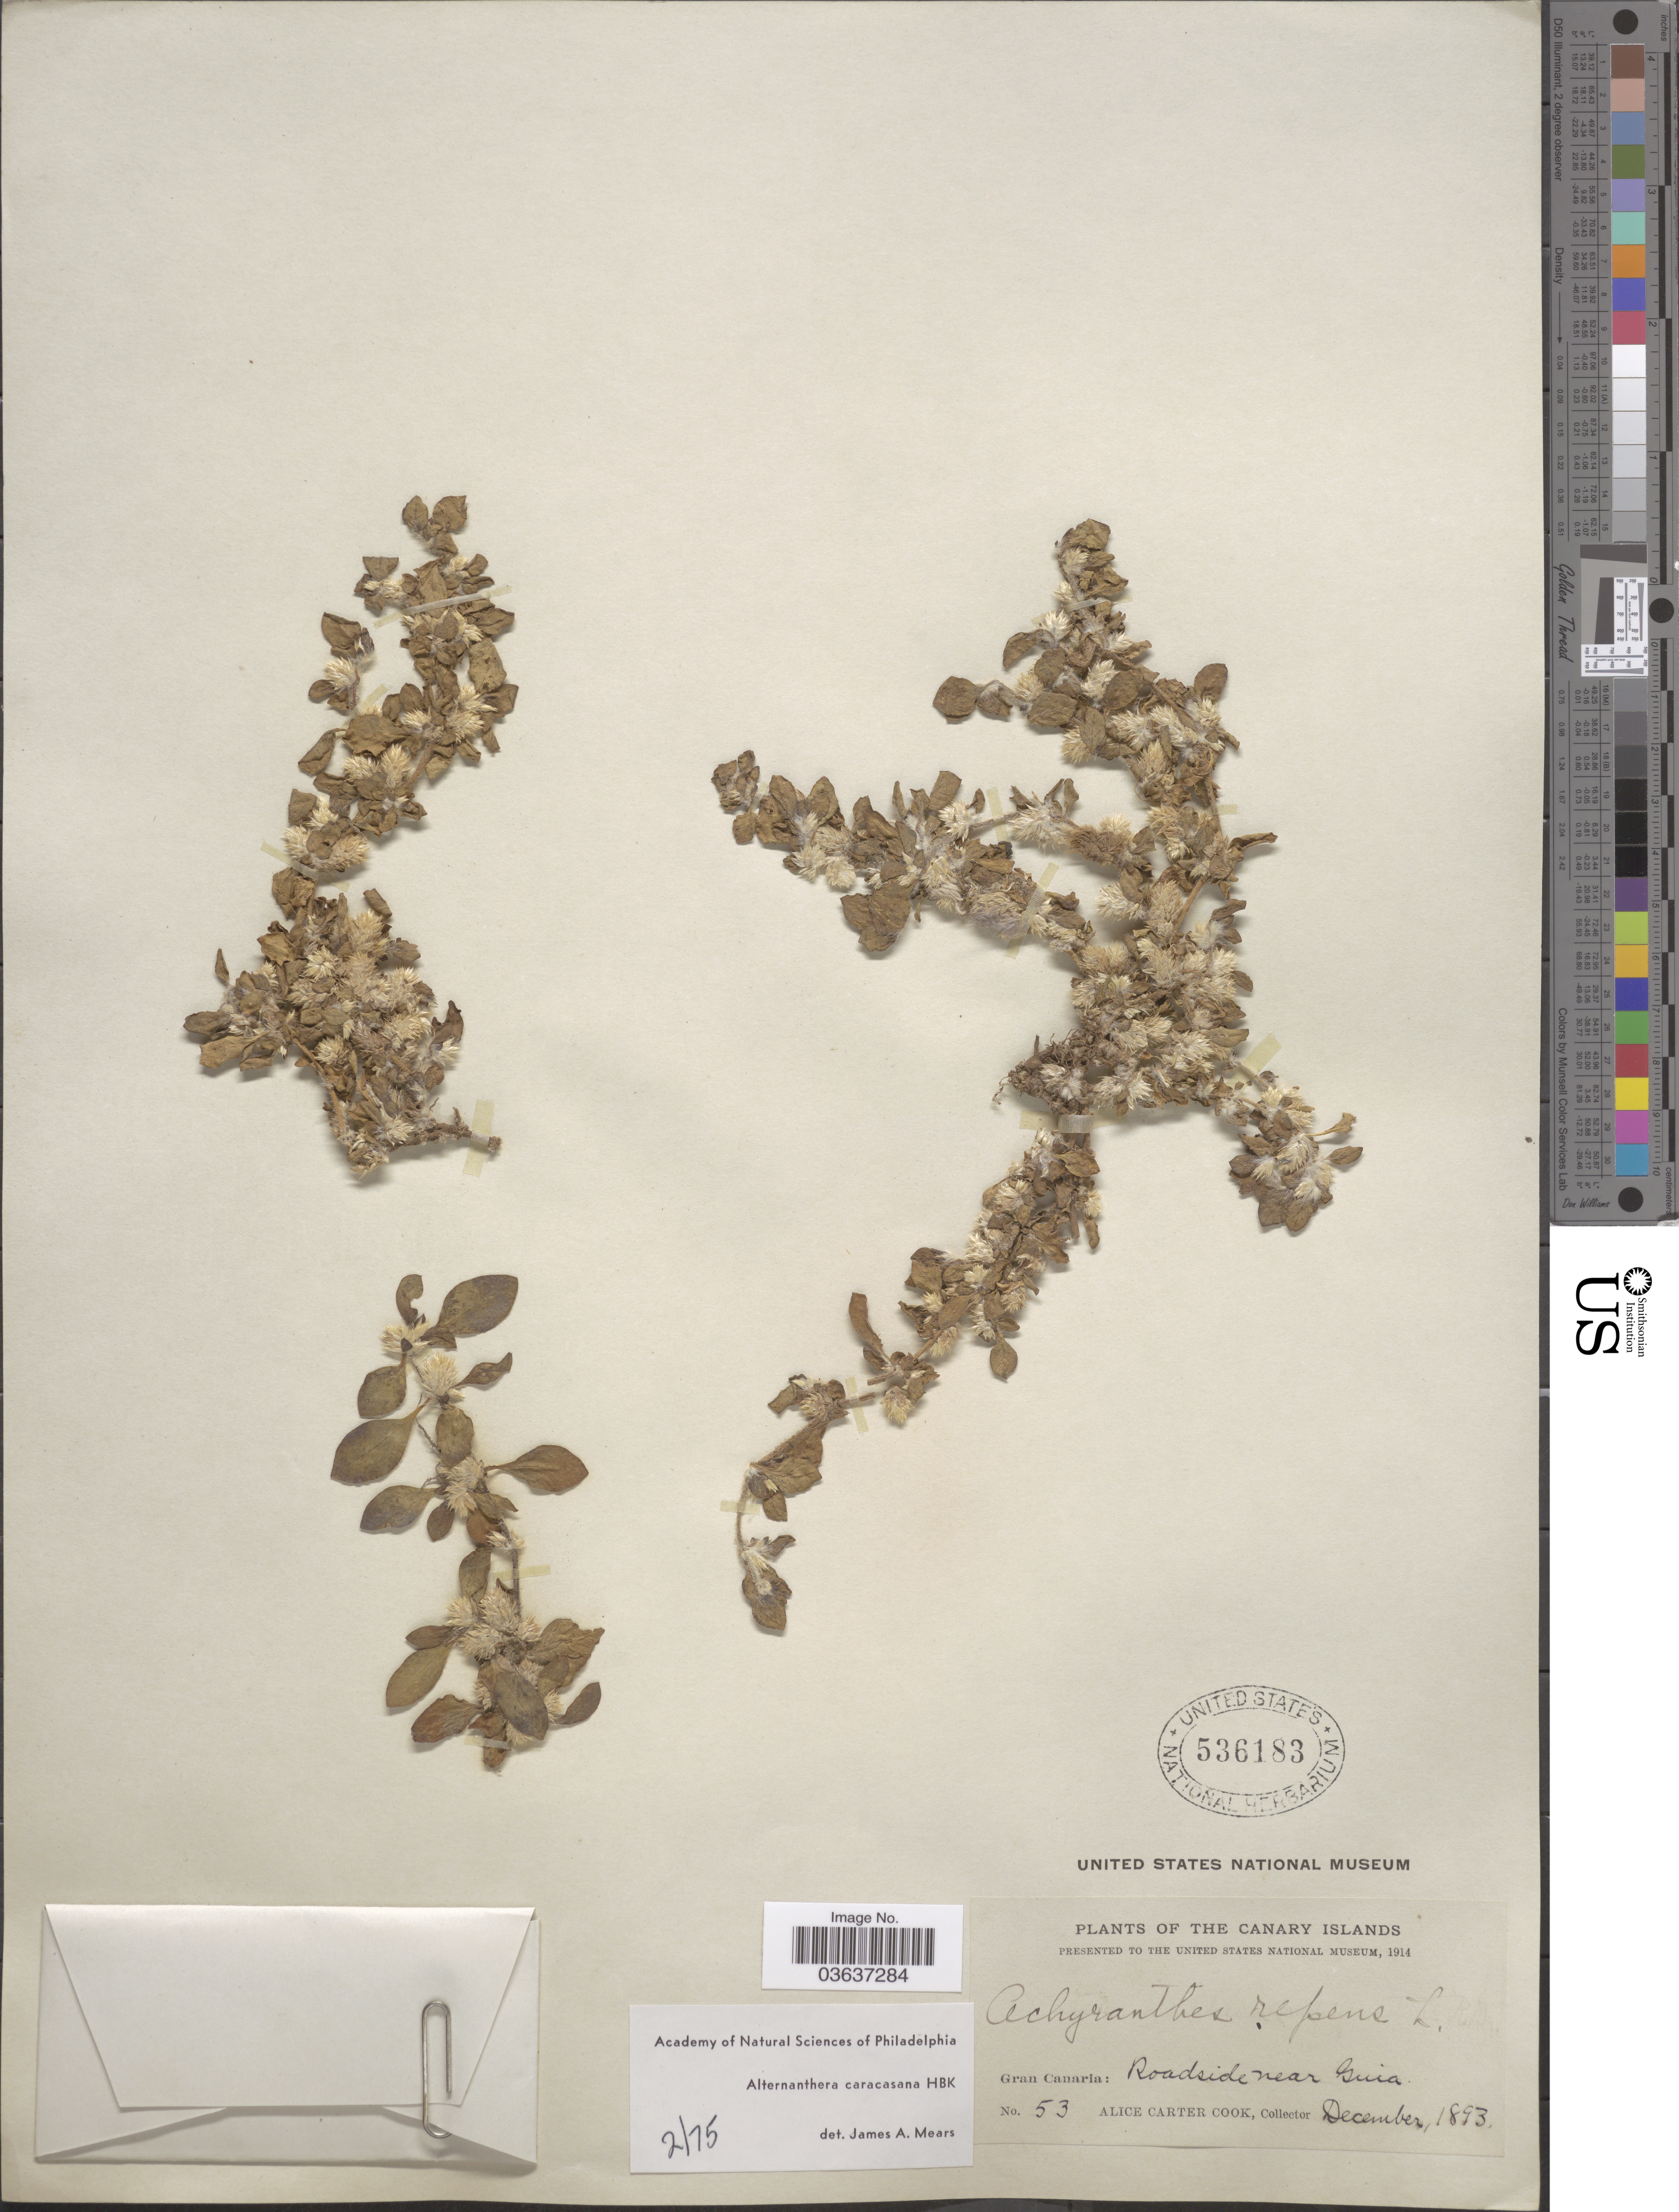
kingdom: Plantae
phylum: Tracheophyta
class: Magnoliopsida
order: Caryophyllales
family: Amaranthaceae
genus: Alternanthera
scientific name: Alternanthera caracasana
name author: Kunth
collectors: Alice C. Cook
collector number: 53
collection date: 1893-12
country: Spain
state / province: Canarias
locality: The Canary Islands. Gran Canaria: Roadside near Guia.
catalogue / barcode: US 536183